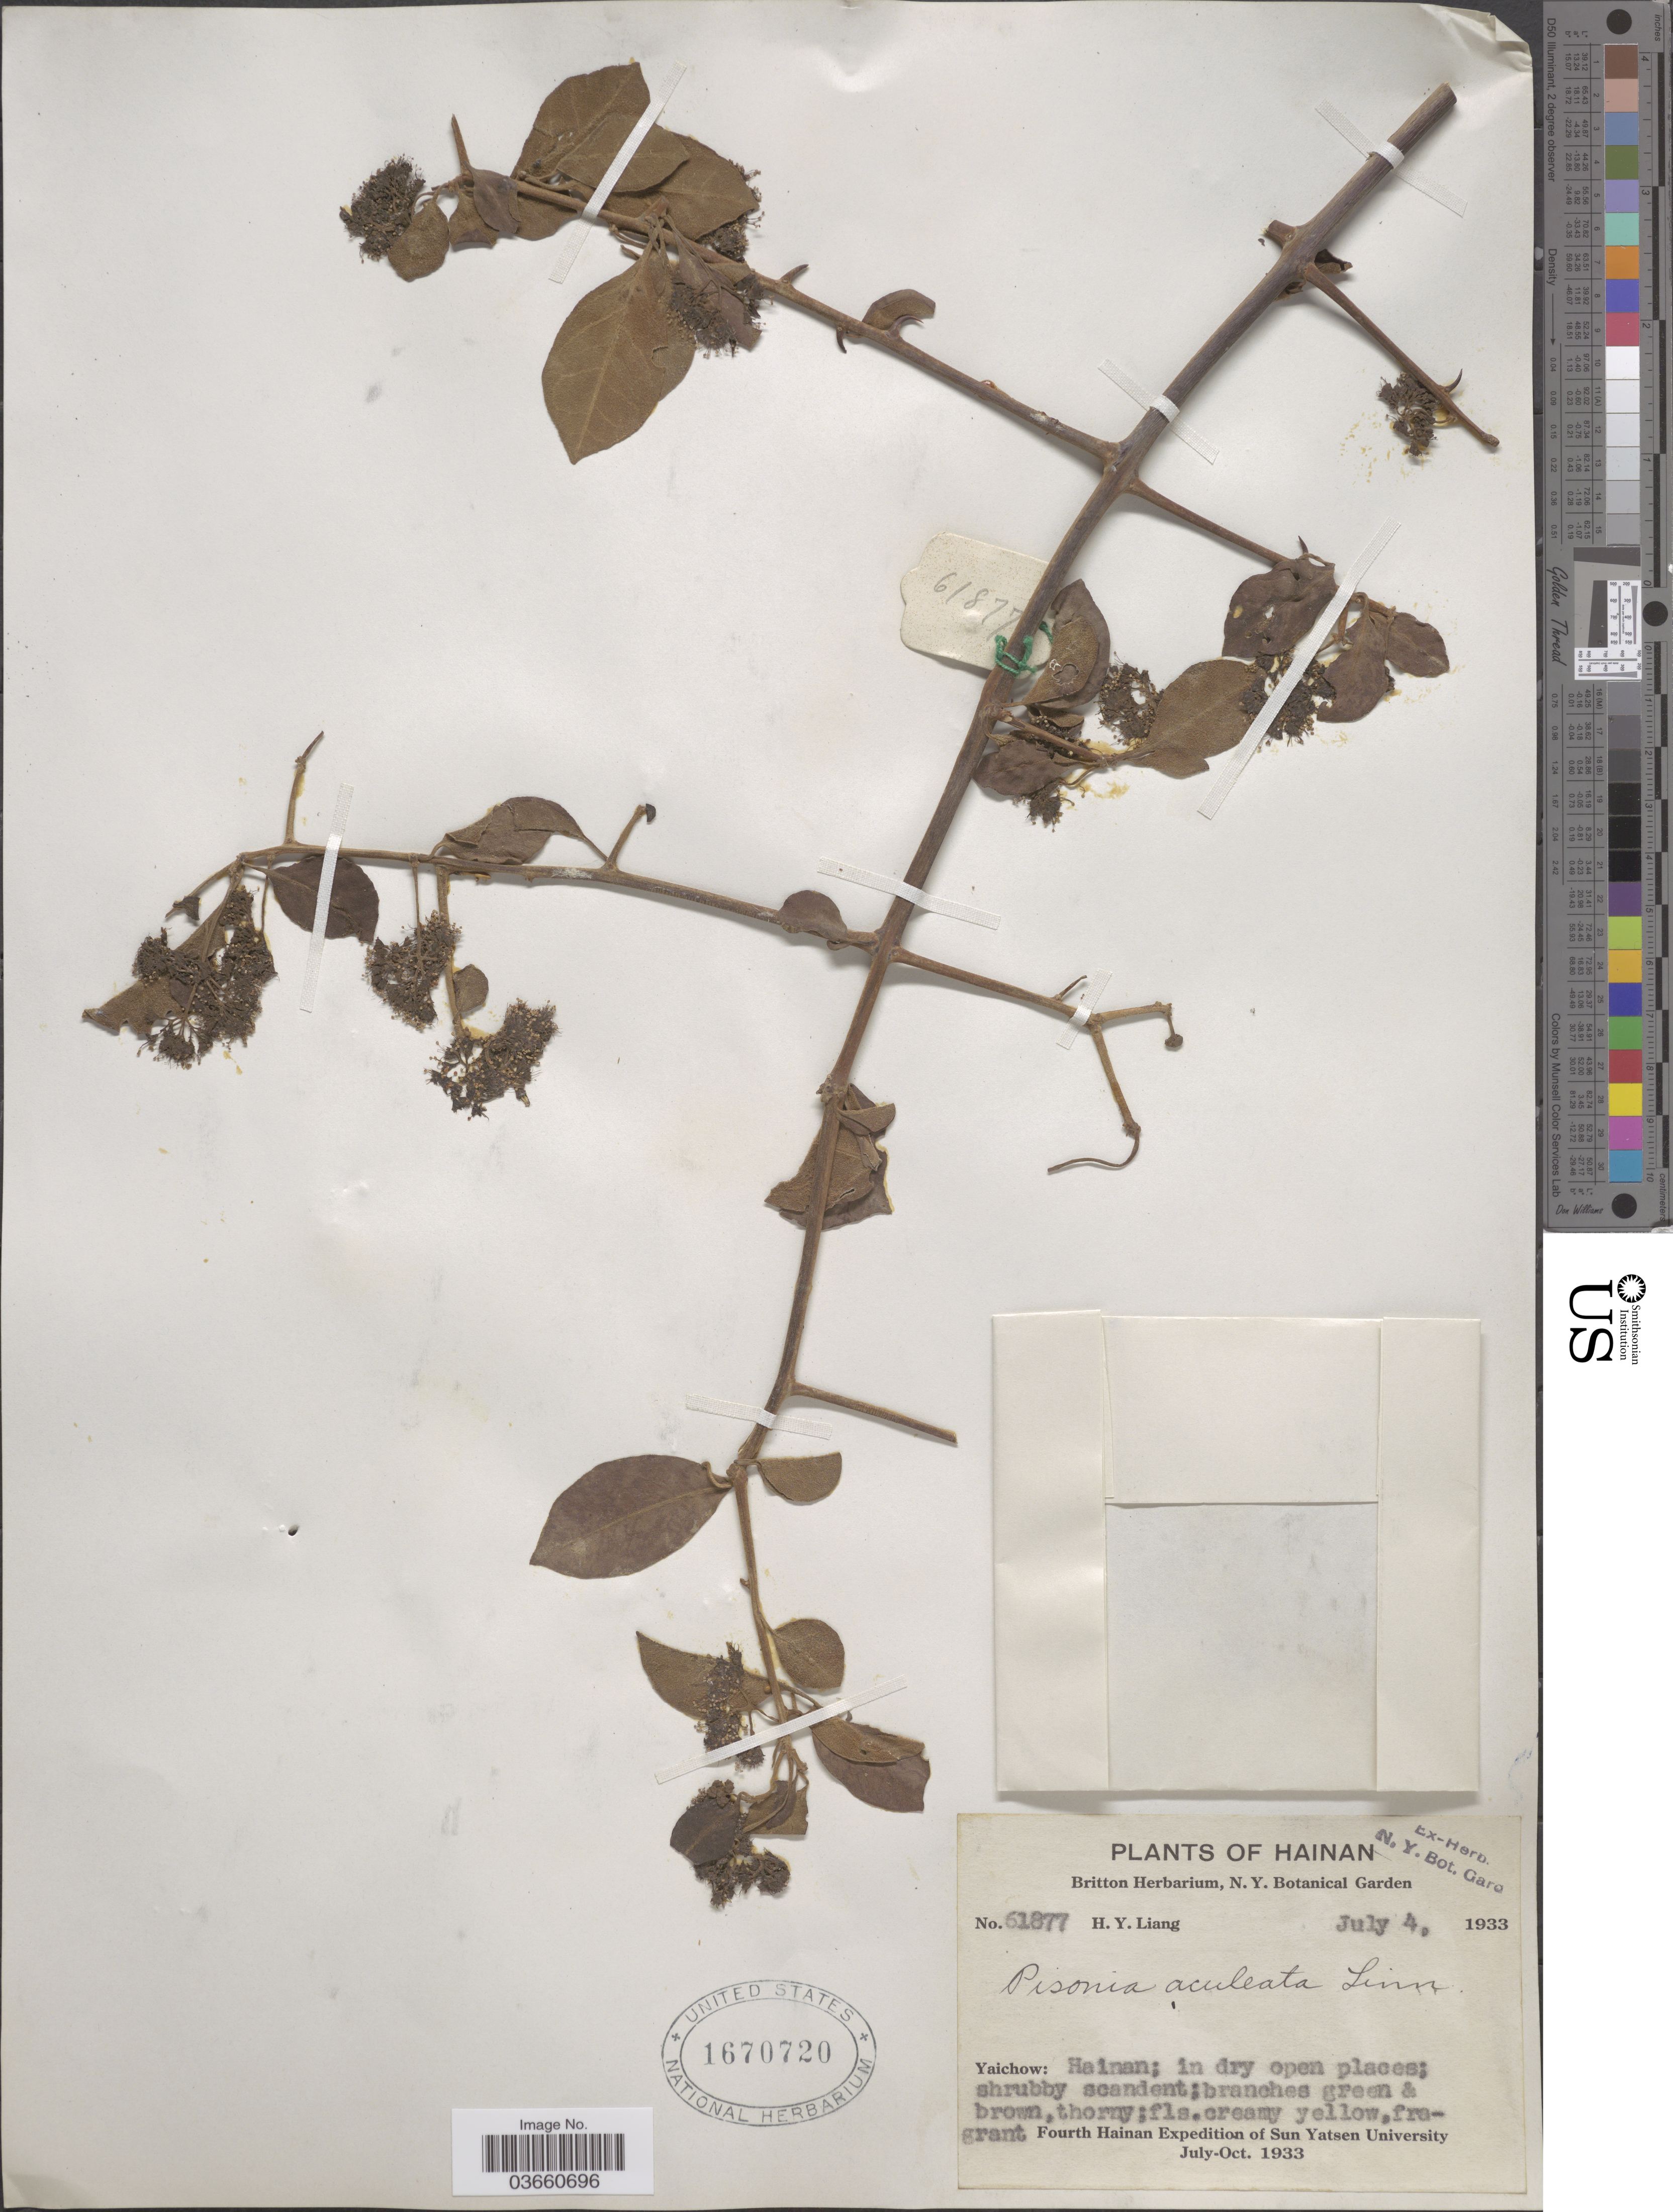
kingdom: Plantae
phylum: Tracheophyta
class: Magnoliopsida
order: Caryophyllales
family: Nyctaginaceae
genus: Pisonia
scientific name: Pisonia aculeata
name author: L.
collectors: H. Y. Liang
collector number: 61877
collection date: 1933-07-04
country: China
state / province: Hainan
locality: Yaichow.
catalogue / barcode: US 1670720